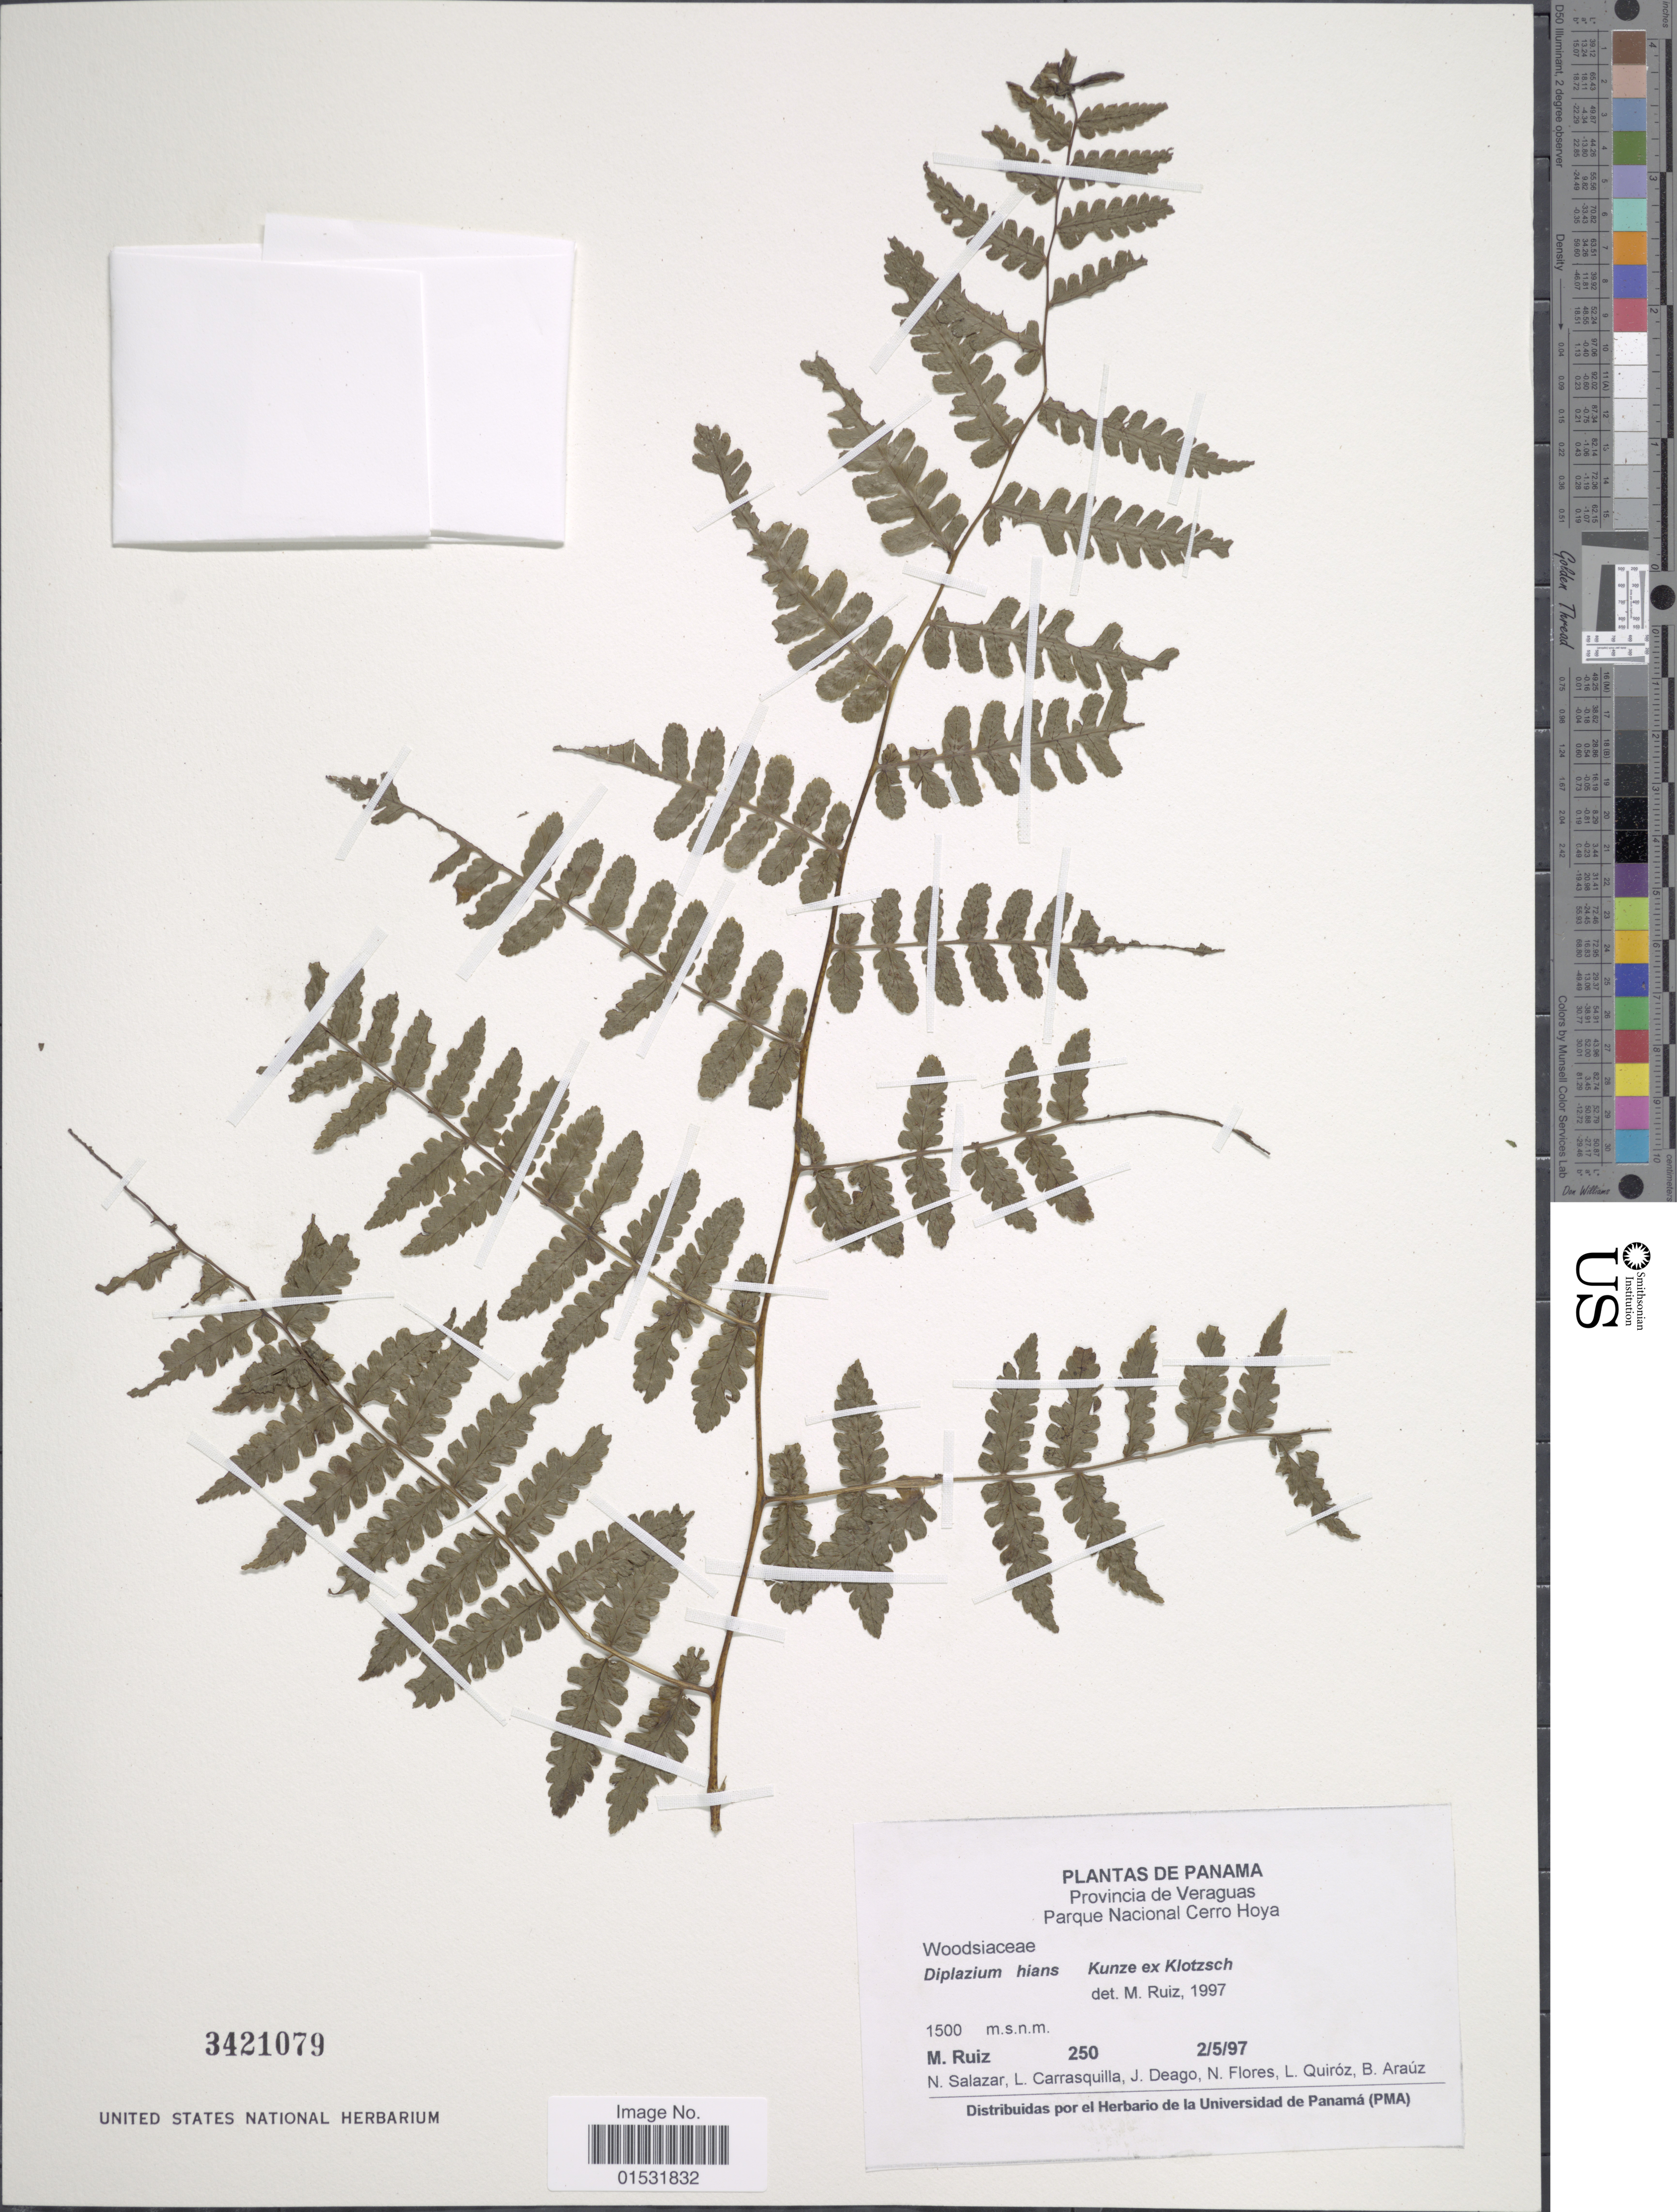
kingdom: Plantae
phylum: Tracheophyta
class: Polypodiopsida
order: Polypodiales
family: Athyriaceae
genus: Diplazium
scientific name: Diplazium hians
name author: Kunze ex Klotzsch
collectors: M. Ruiz, N. Salazar, L. Carrasquilla, J. Deago & et al.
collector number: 250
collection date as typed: Transcribed d/m/y: 2/5/97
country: Panama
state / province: Veraguas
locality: Parque Nacional Cerro Hoya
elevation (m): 1500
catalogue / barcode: US 3421079